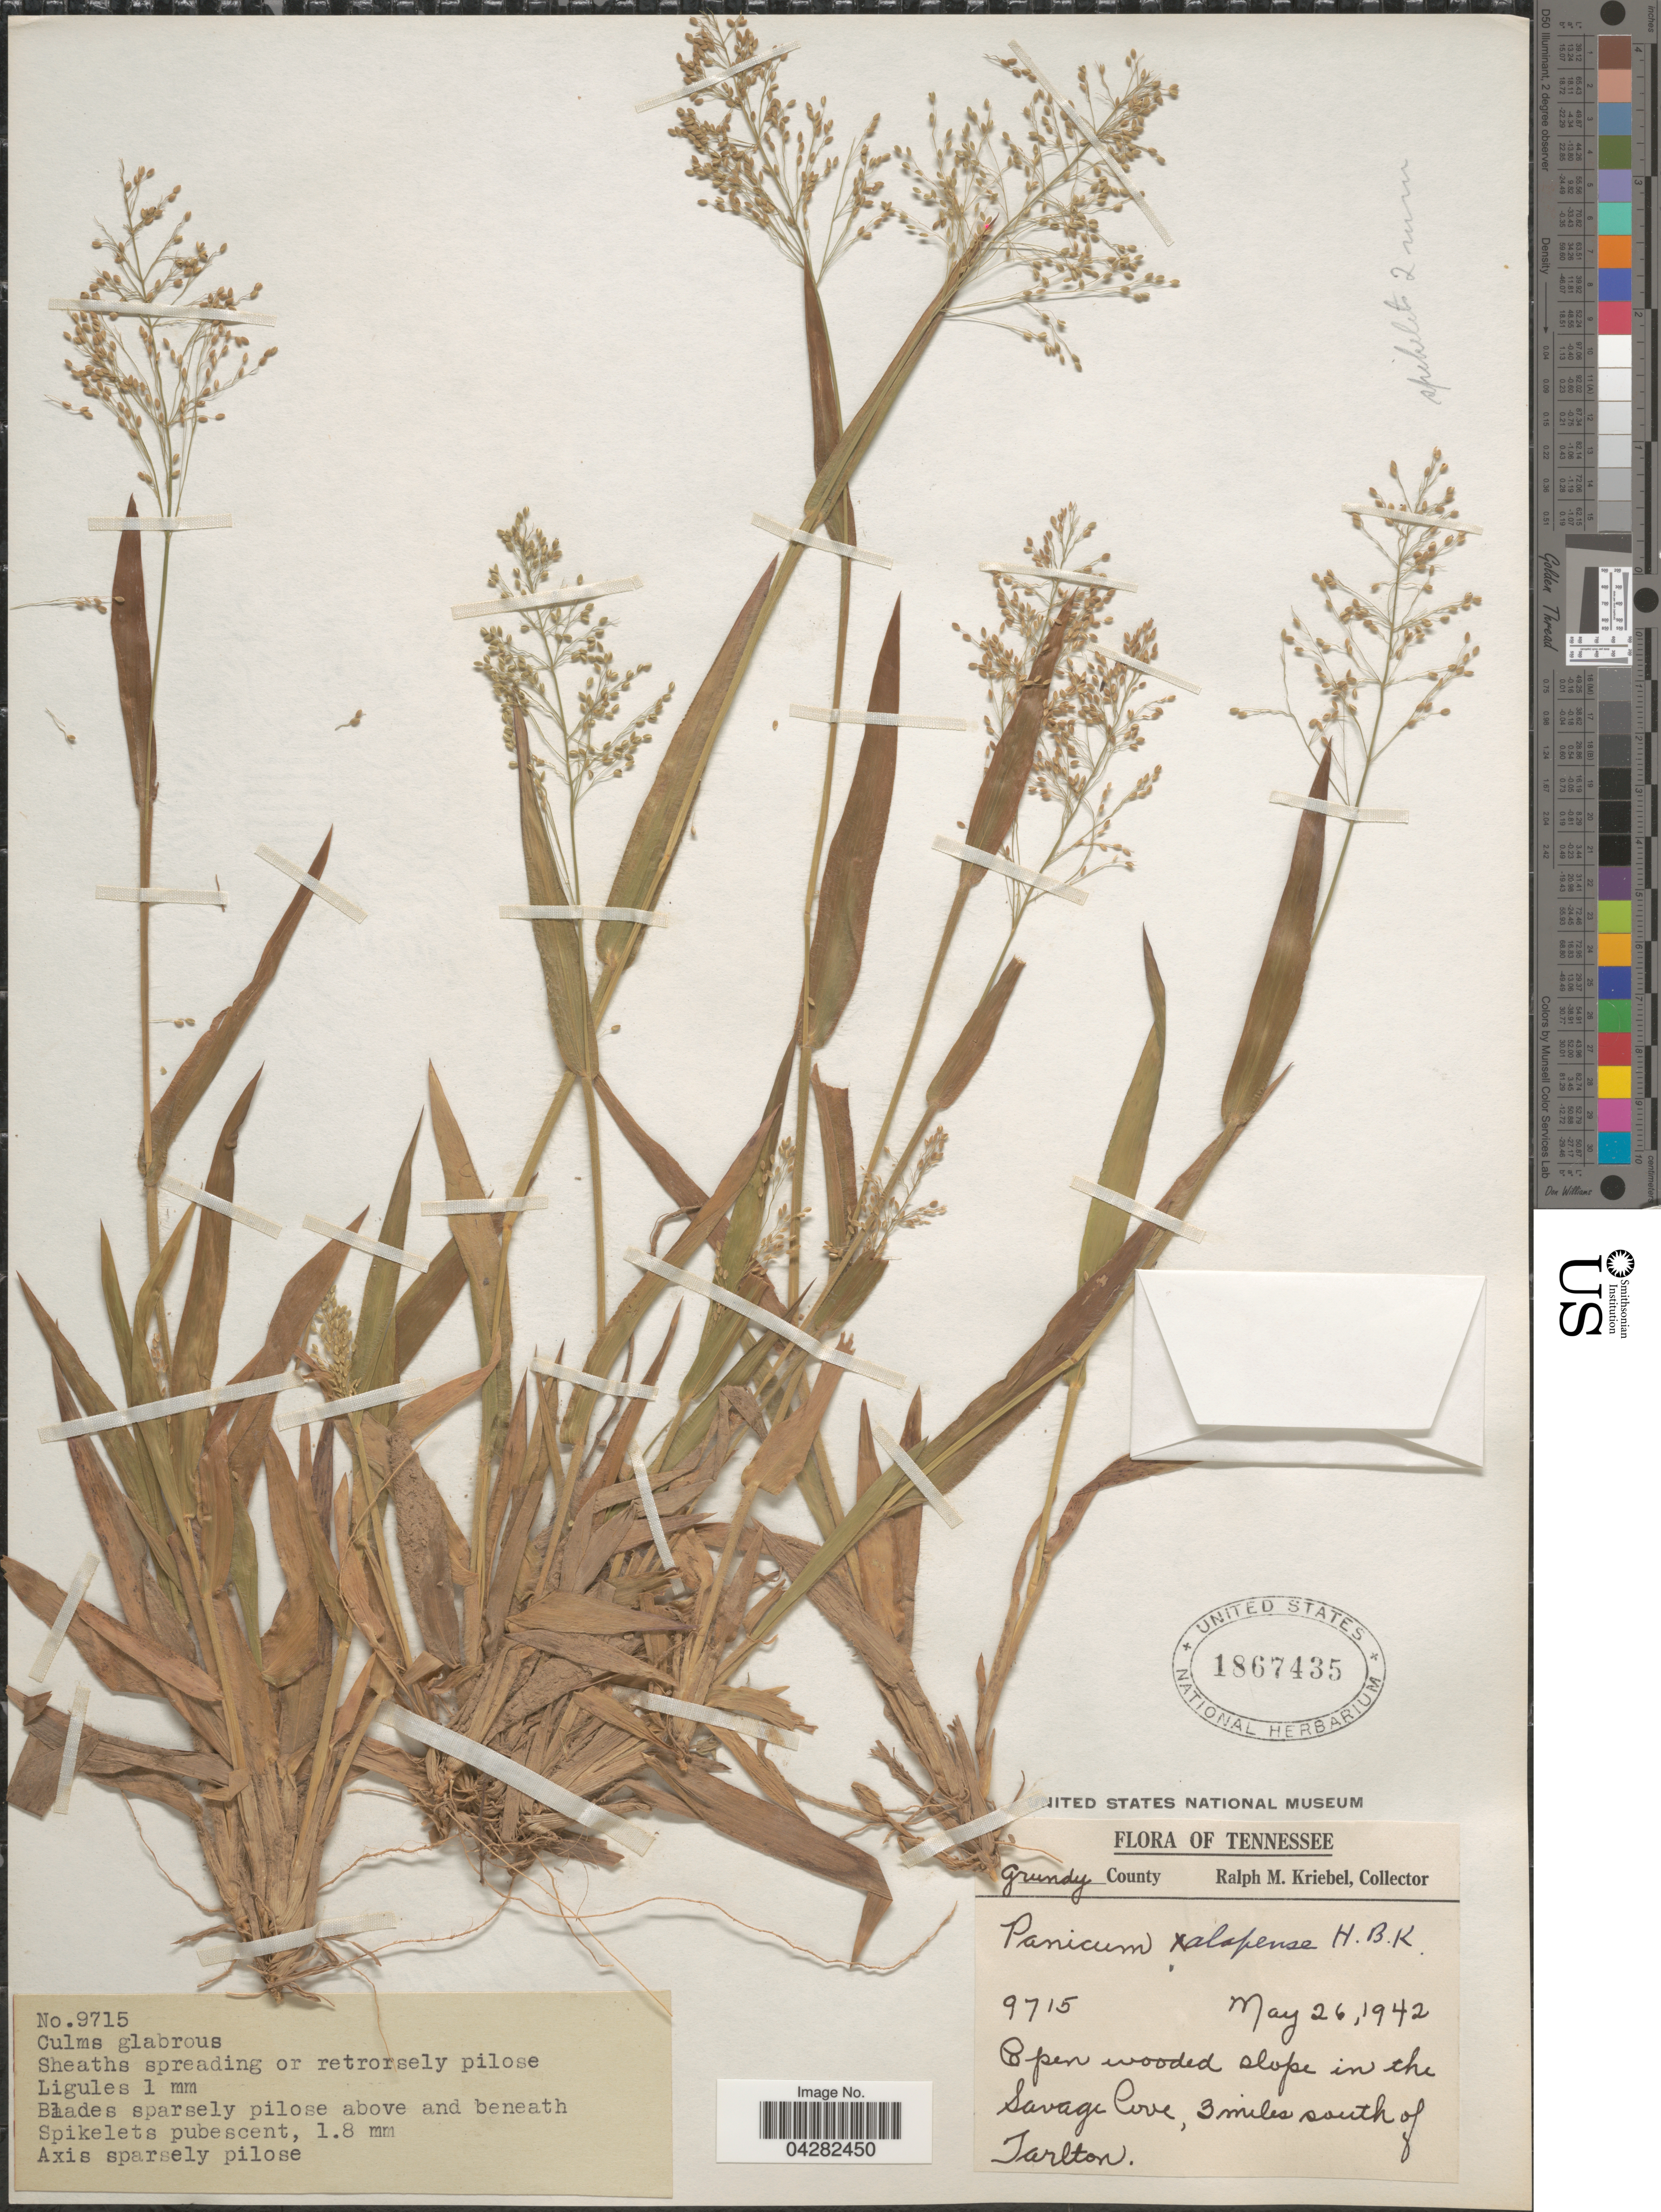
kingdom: Plantae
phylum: Tracheophyta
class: Liliopsida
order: Poales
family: Poaceae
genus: Dichanthelium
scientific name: Dichanthelium laxiflorum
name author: (Lam.) Gould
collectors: R. M. Kriebel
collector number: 9715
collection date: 1942-05-26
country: United States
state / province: Tennessee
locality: Grundy County. Open wooded slope in the Savage Cove, 3 miles south of Tarlton.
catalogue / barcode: US 1867435